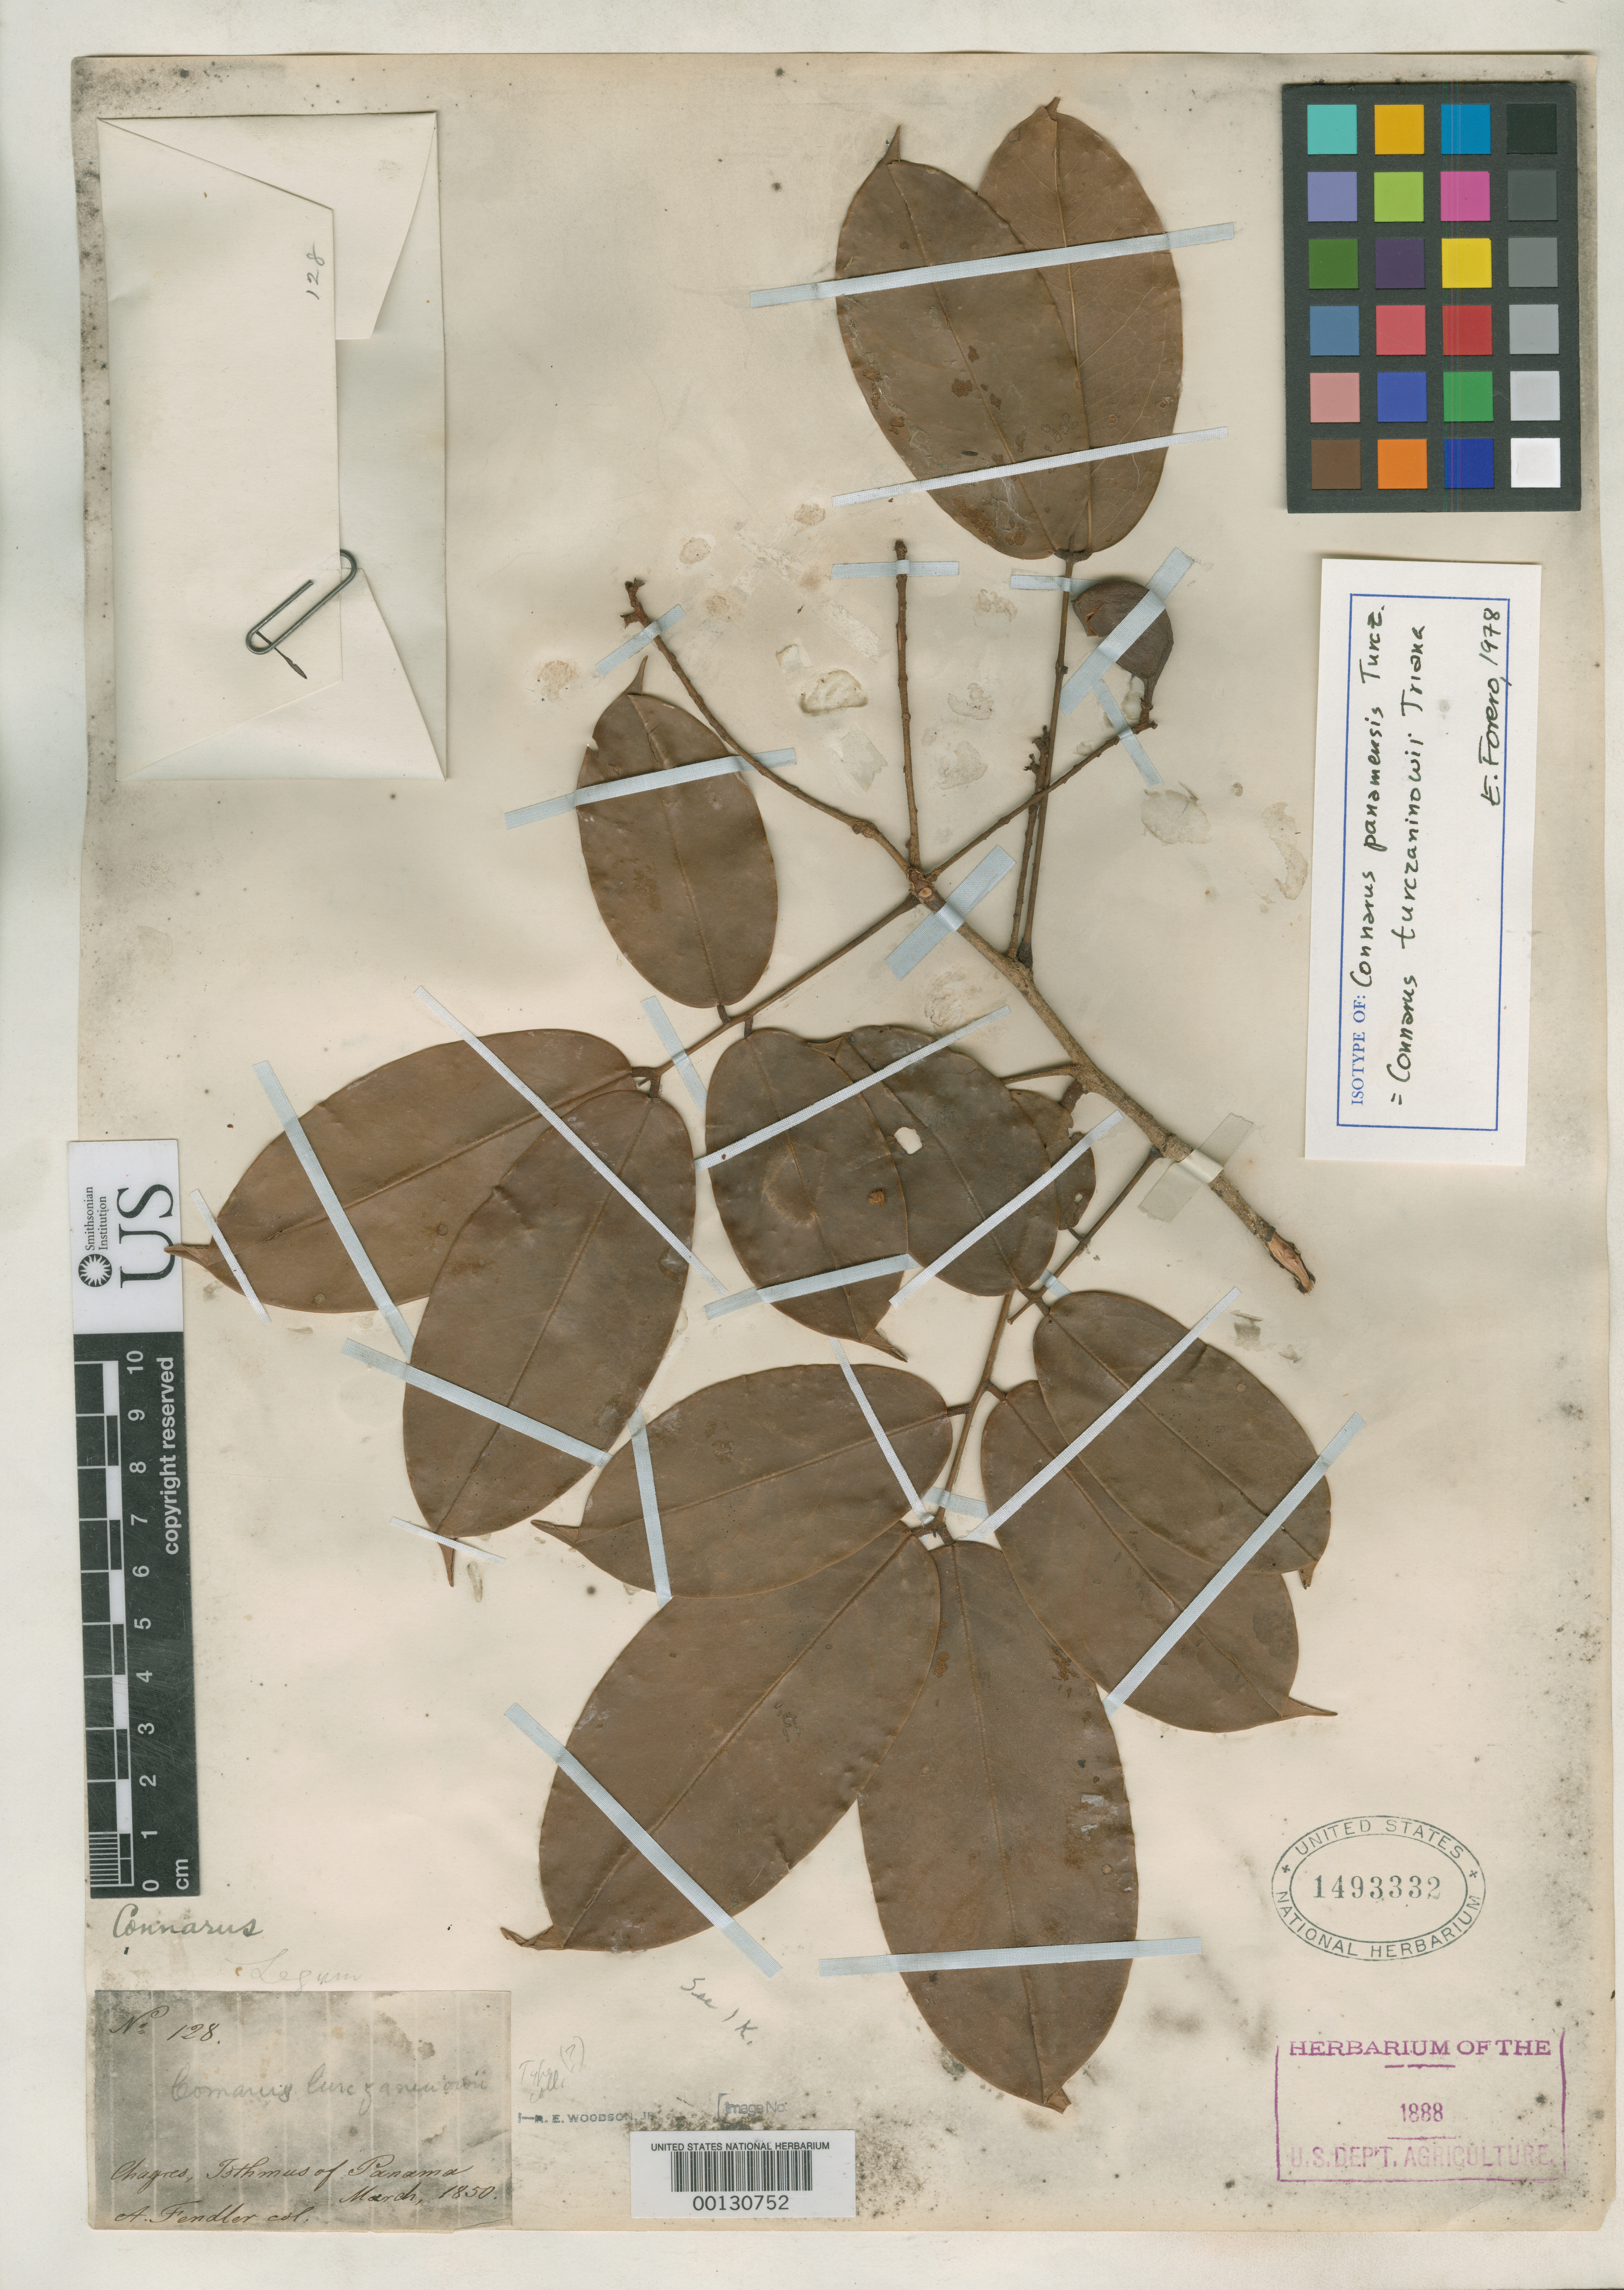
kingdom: Plantae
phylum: Tracheophyta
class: Magnoliopsida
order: Oxalidales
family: Connaraceae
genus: Connarus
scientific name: Connarus panamensis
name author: Turcz.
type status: Isotype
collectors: A. Fendler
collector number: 128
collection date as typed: Mar 1850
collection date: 1850-03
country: Panama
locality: Isthmus of Panama.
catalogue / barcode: US 1493332